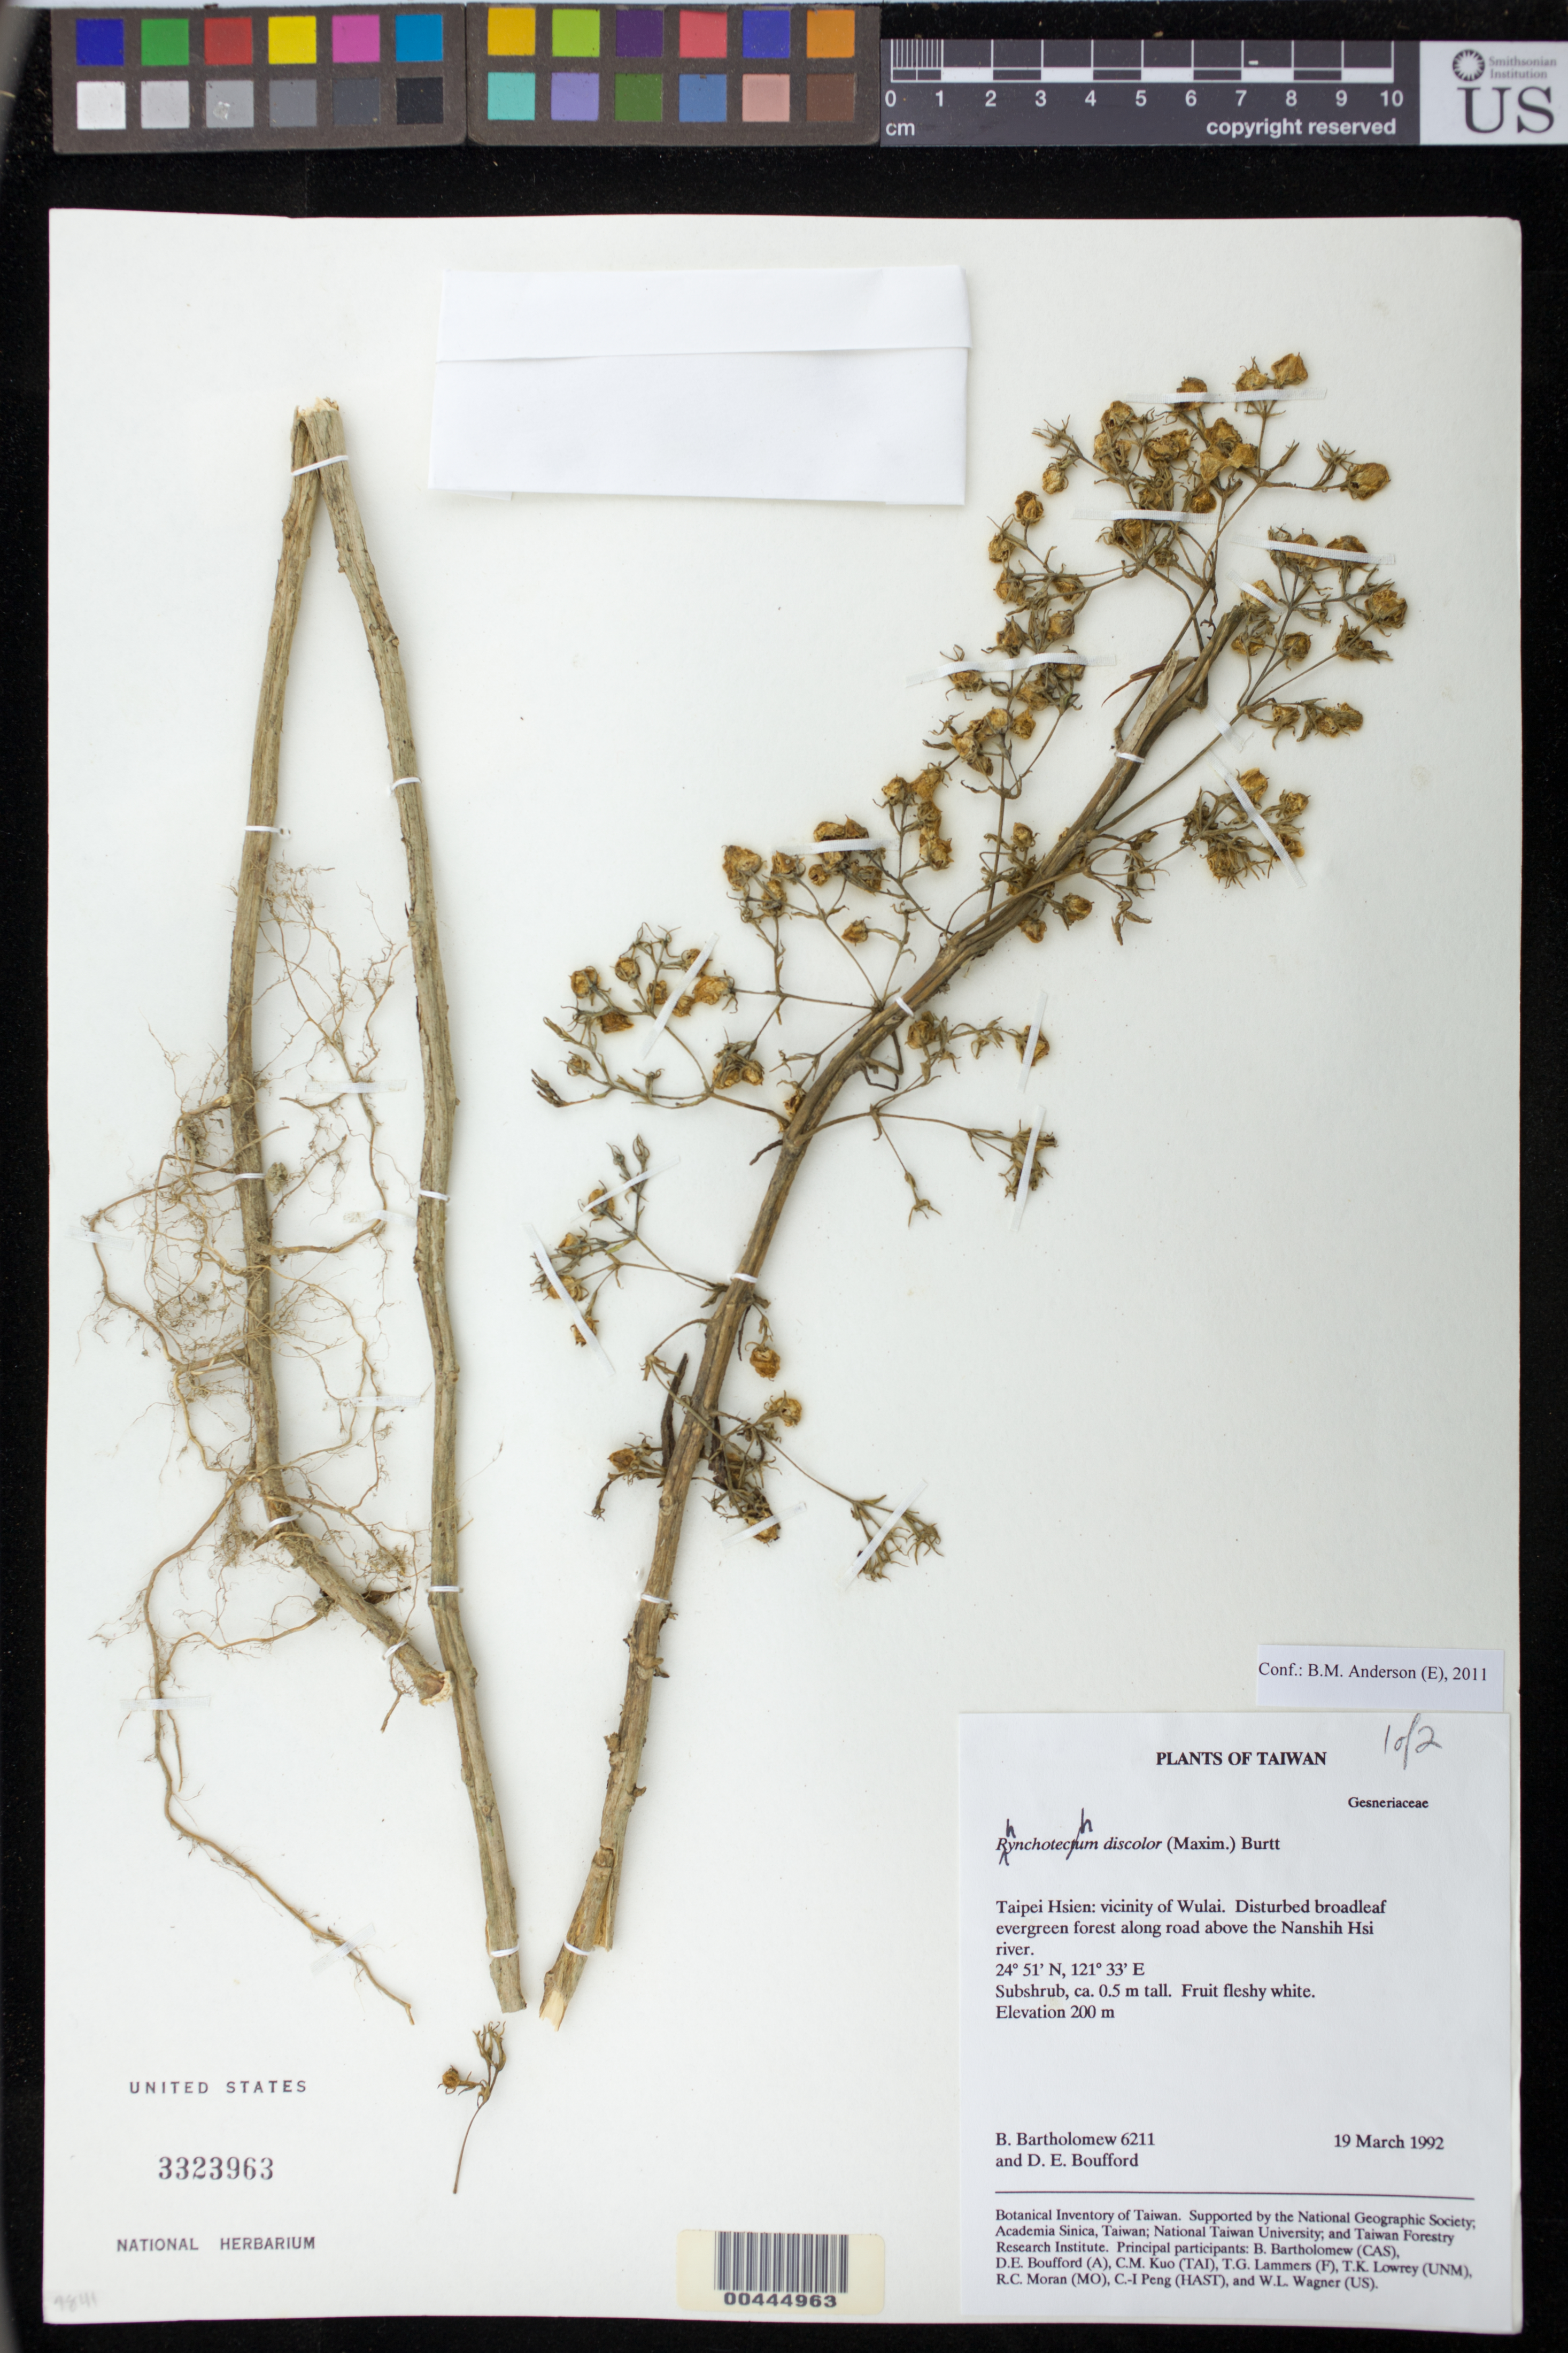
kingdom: Plantae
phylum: Tracheophyta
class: Magnoliopsida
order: Lamiales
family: Gesneriaceae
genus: Rhynchotechum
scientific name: Rhynchotechum discolor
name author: (Maxim.) B.L. Burtt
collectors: B. Bartholomew & D. E. Boufford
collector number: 6211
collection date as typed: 19 Mar 1992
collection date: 1992-03-19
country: Taiwan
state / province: Taipei City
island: Taiwan [Formosa]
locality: Taipei hsien, wulai, above the nanshih hsi river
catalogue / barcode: US 3323963